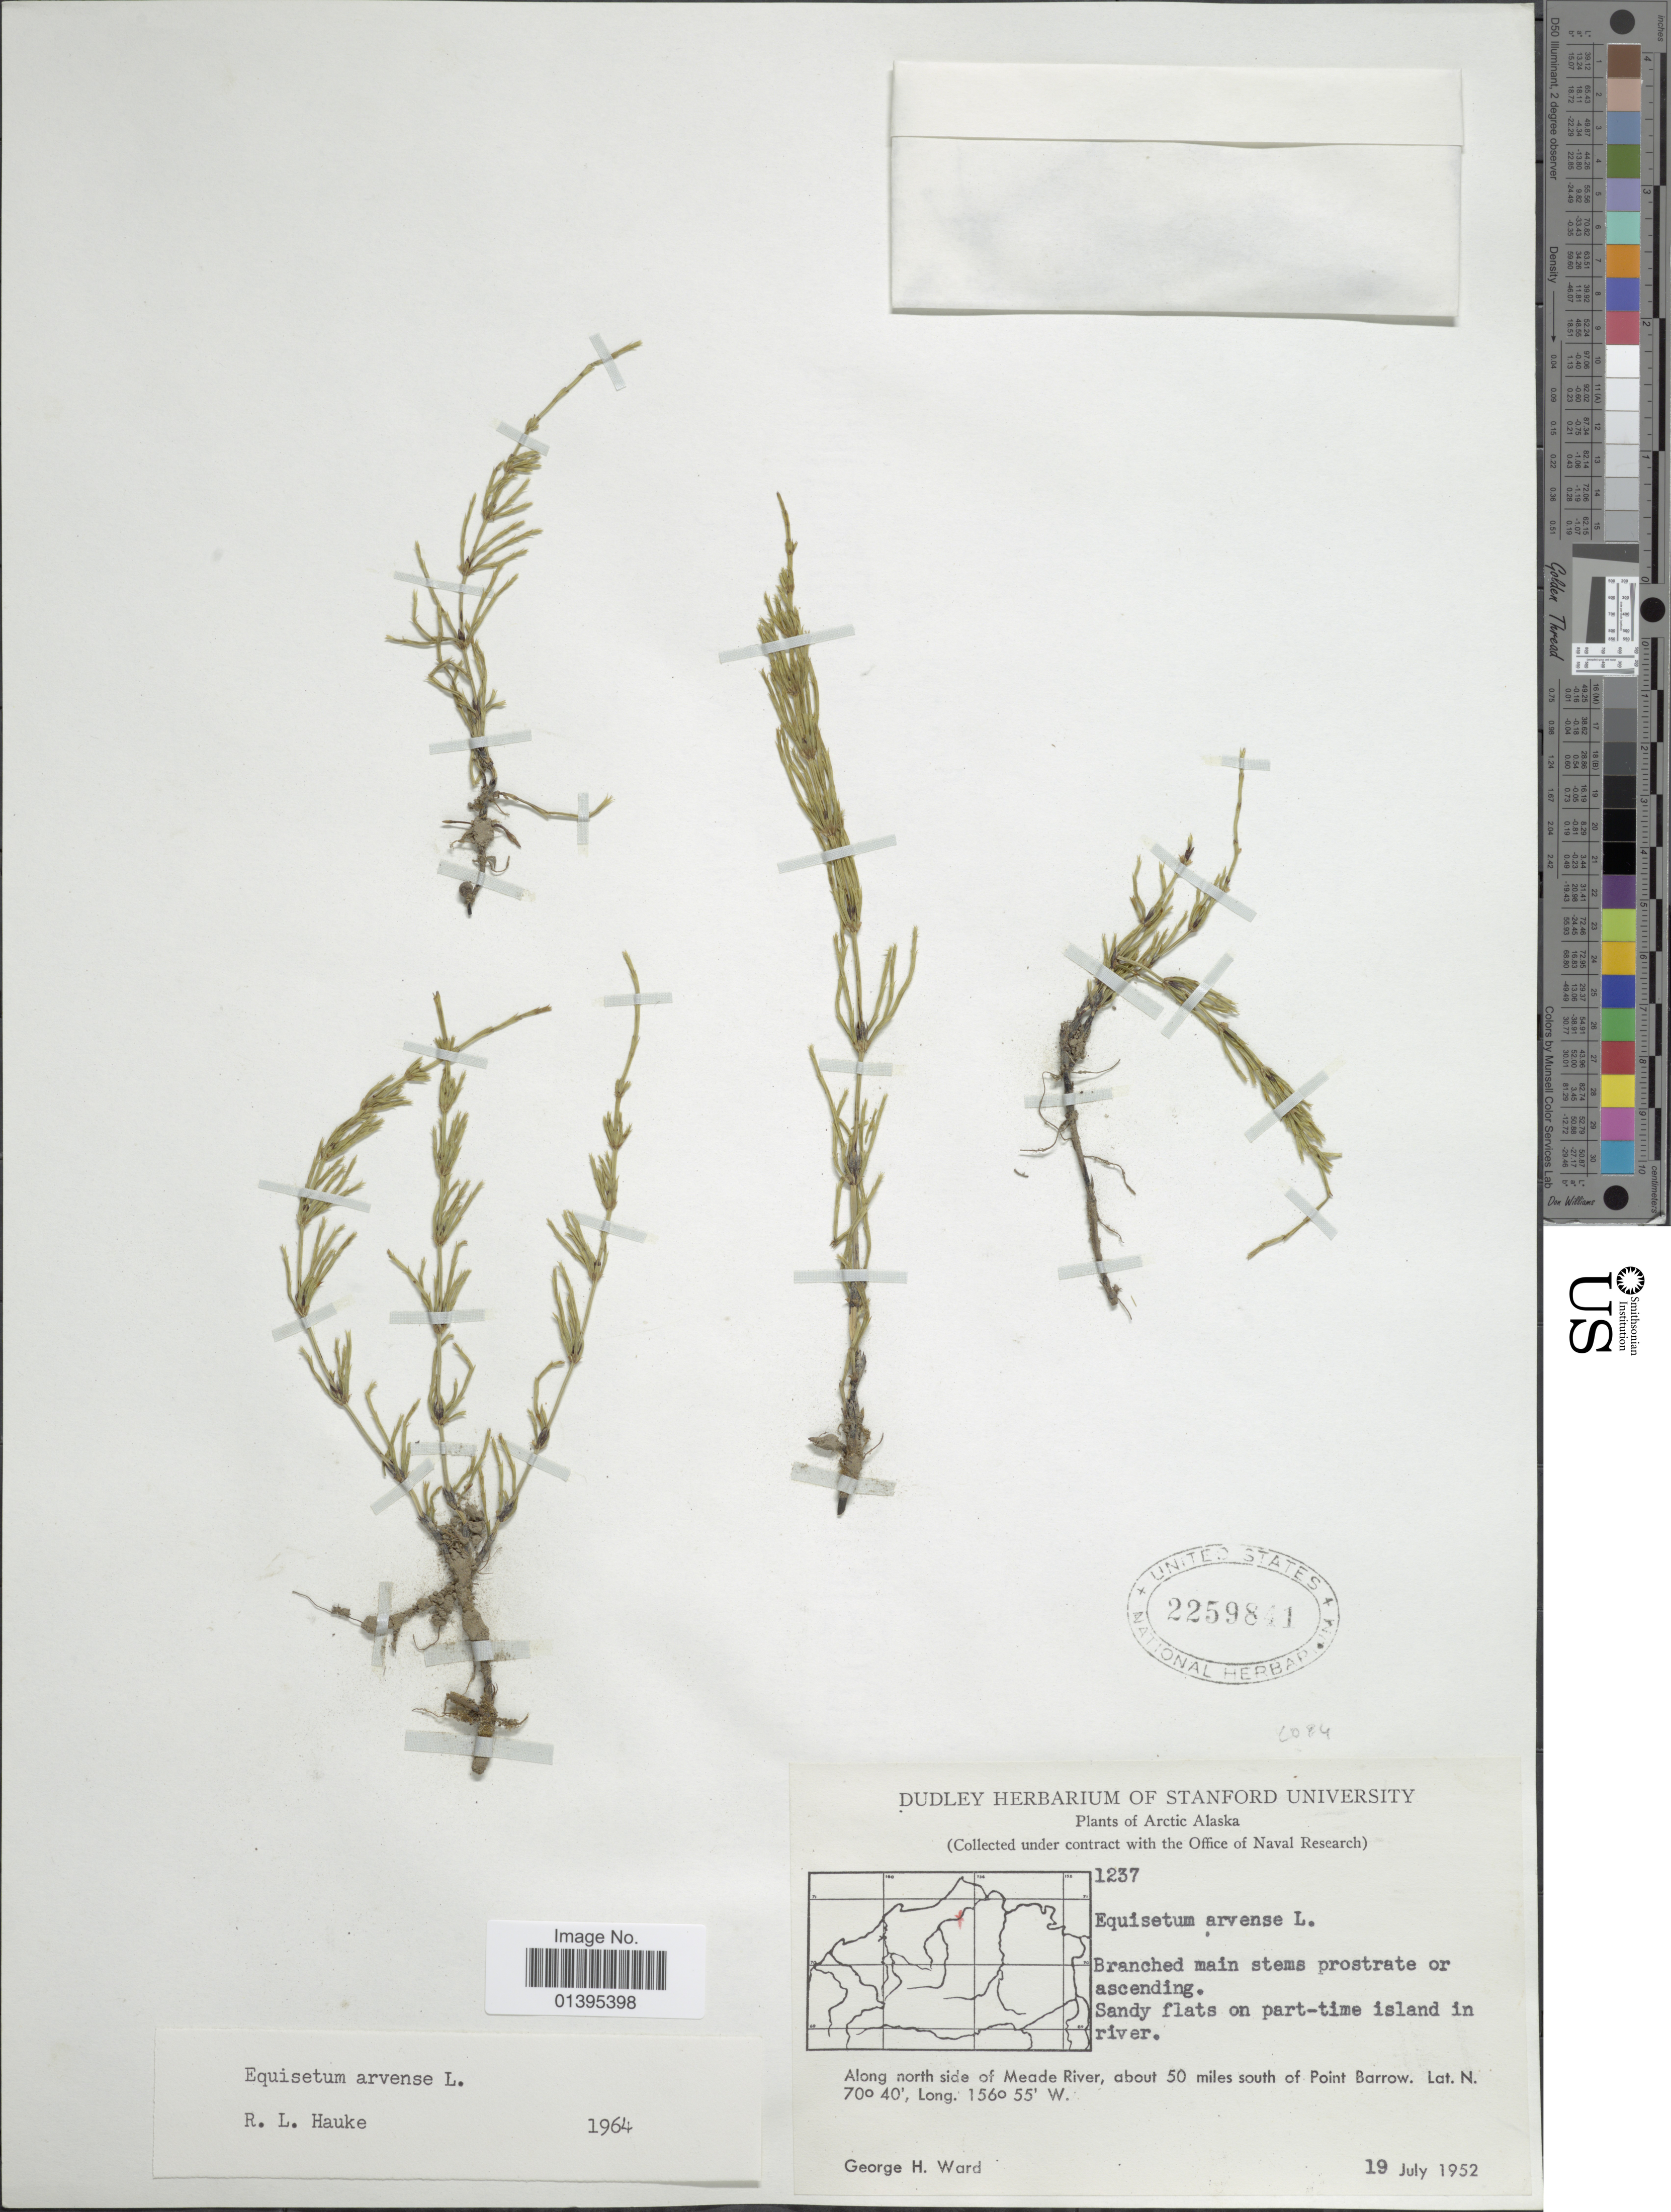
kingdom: Plantae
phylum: Tracheophyta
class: Polypodiopsida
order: Equisetales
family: Equisetaceae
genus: Equisetum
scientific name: Equisetum arvense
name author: L.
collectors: G. H. Ward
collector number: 1237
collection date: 1952-07-19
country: United States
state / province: Alaska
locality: Arctic Alaska, along north side of Meade River, about 50 miles south of Point Barrow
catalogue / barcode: US 2259841